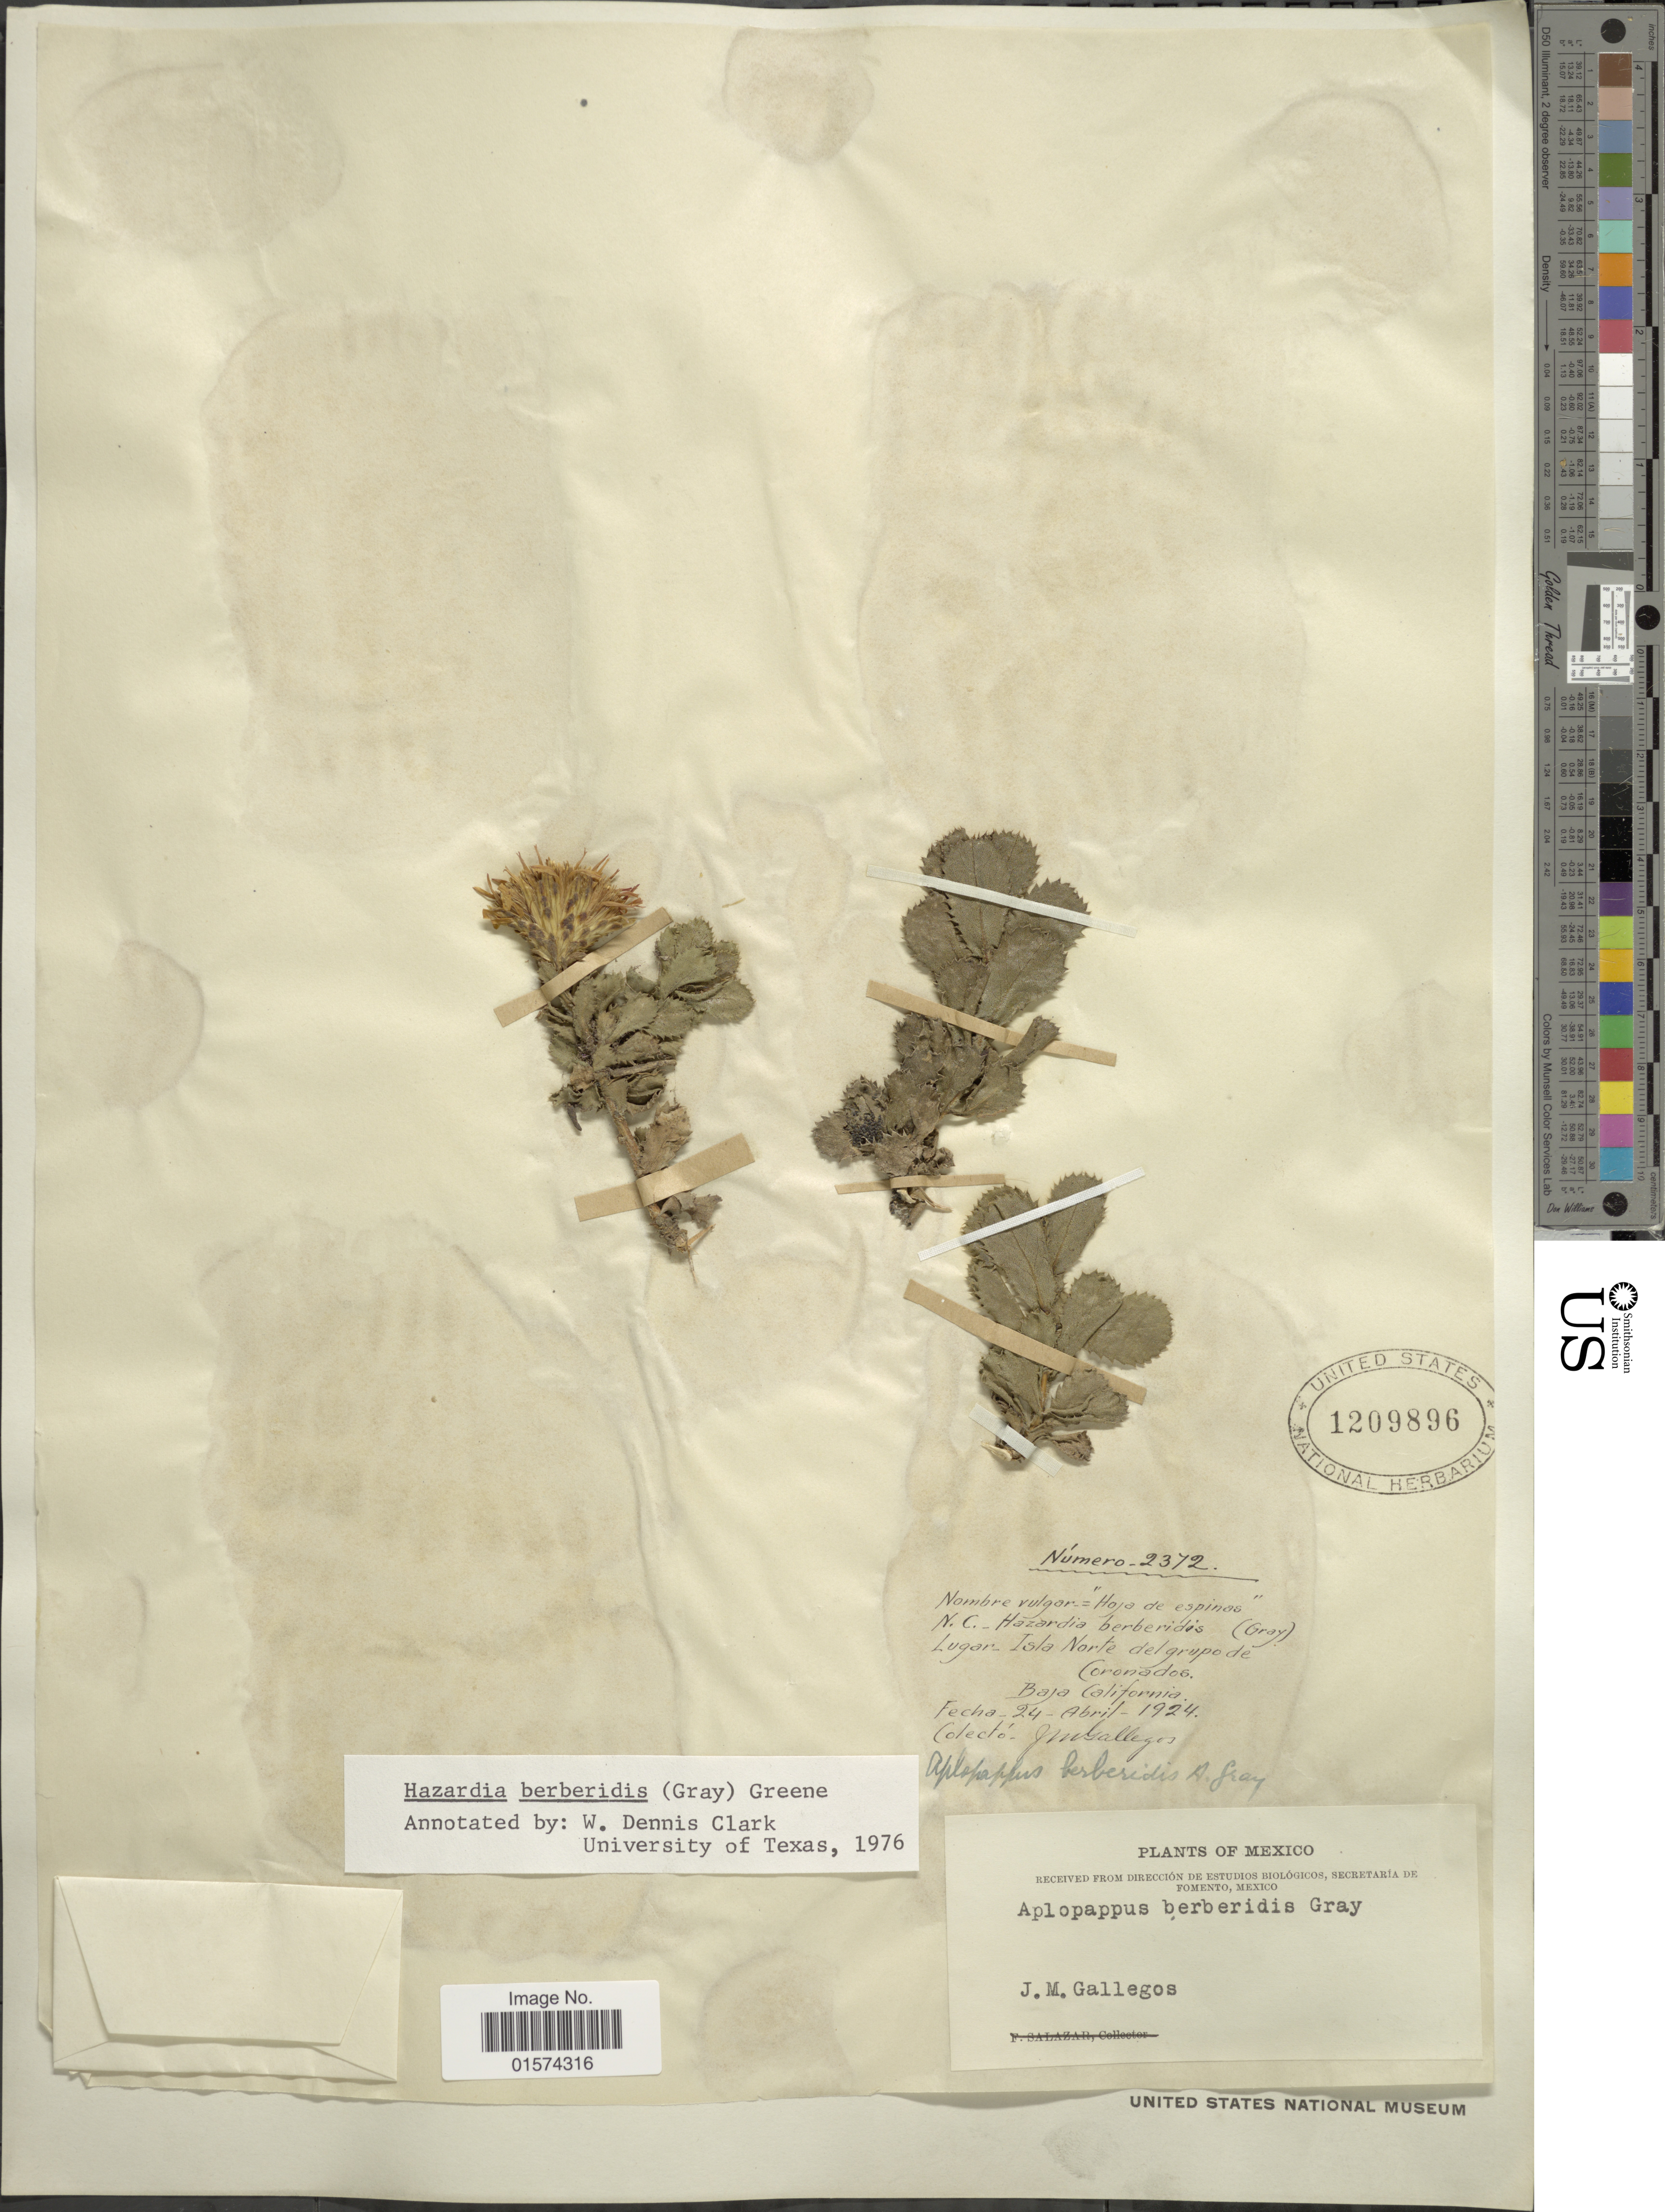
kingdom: Plantae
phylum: Tracheophyta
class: Magnoliopsida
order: Asterales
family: Asteraceae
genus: Hazardia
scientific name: Hazardia berberidis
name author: (A. Gray) Greene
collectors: J. Gallegos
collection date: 1924-04-24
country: Mexico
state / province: Baja California Sur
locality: Isla norte del grupo de Coronados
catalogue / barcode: US 1209896